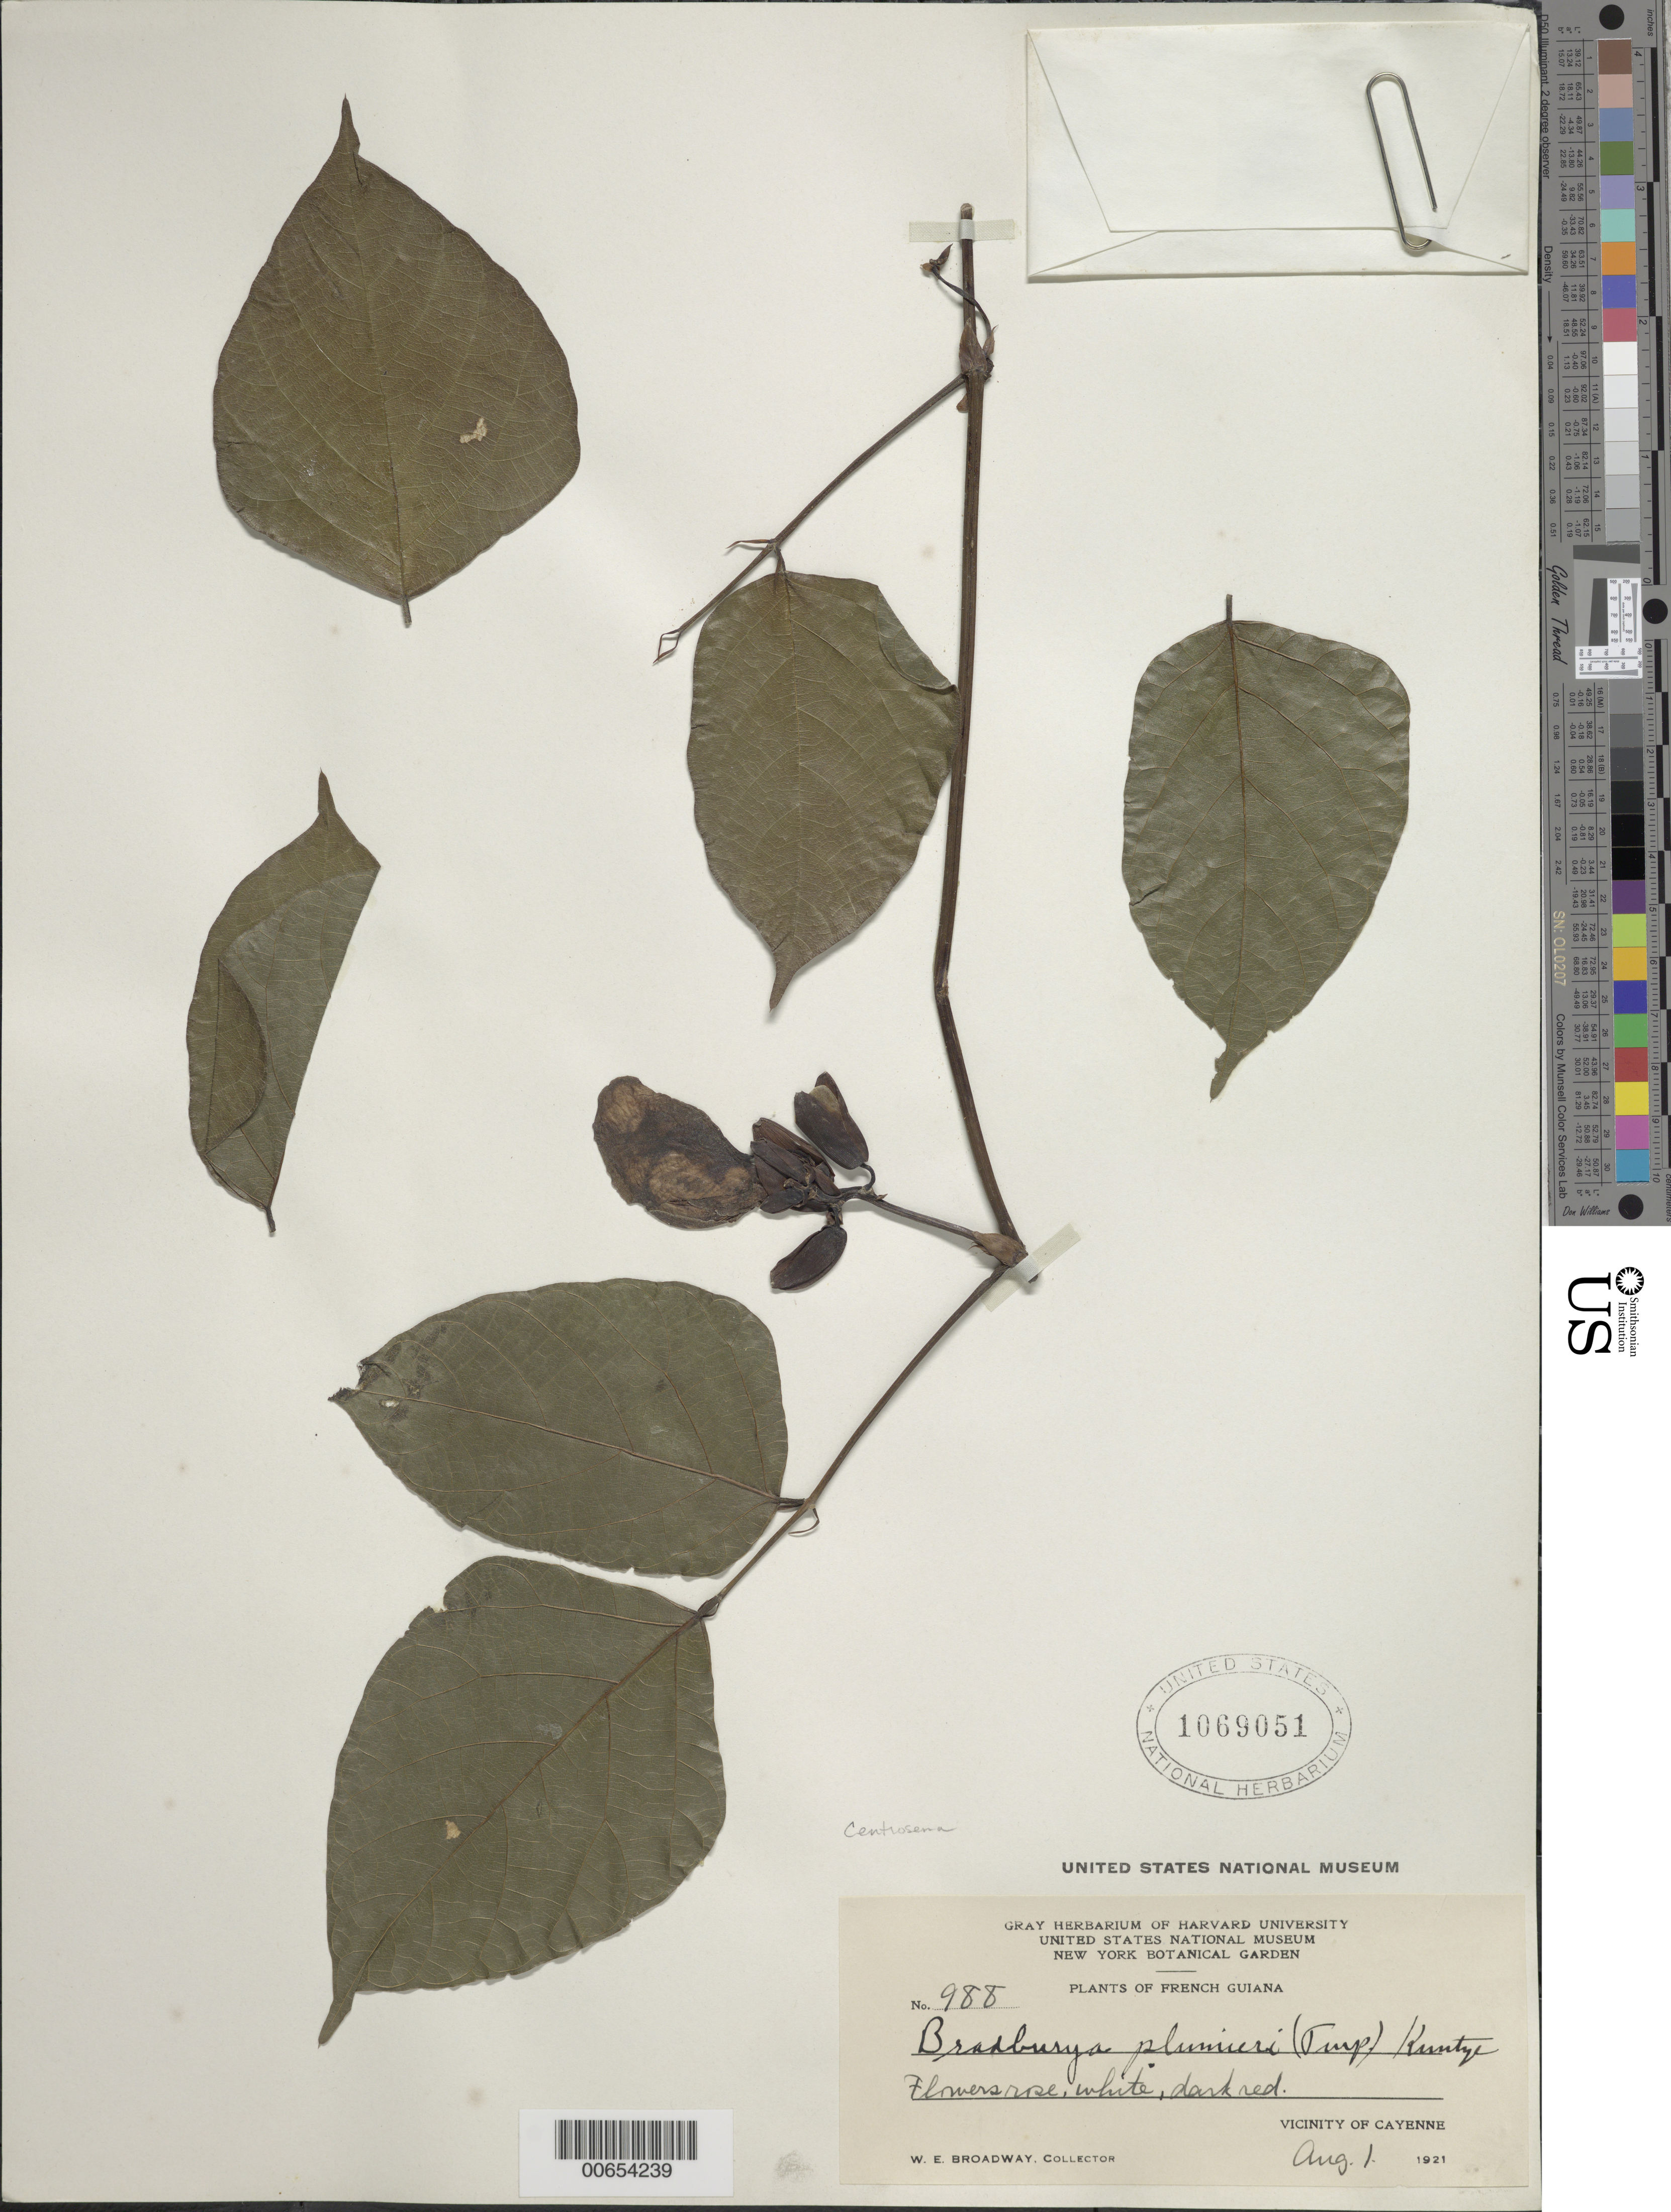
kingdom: Plantae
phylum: Tracheophyta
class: Magnoliopsida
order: Fabales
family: Fabaceae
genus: Centrosema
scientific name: Centrosema plumieri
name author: (Turpin ex Pers.) Benth.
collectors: W. E. Broadway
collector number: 988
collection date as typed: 1-Aug-21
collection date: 1921-08-01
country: French Guiana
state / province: Cayenne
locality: Cayenne, vic.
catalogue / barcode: US 1069051